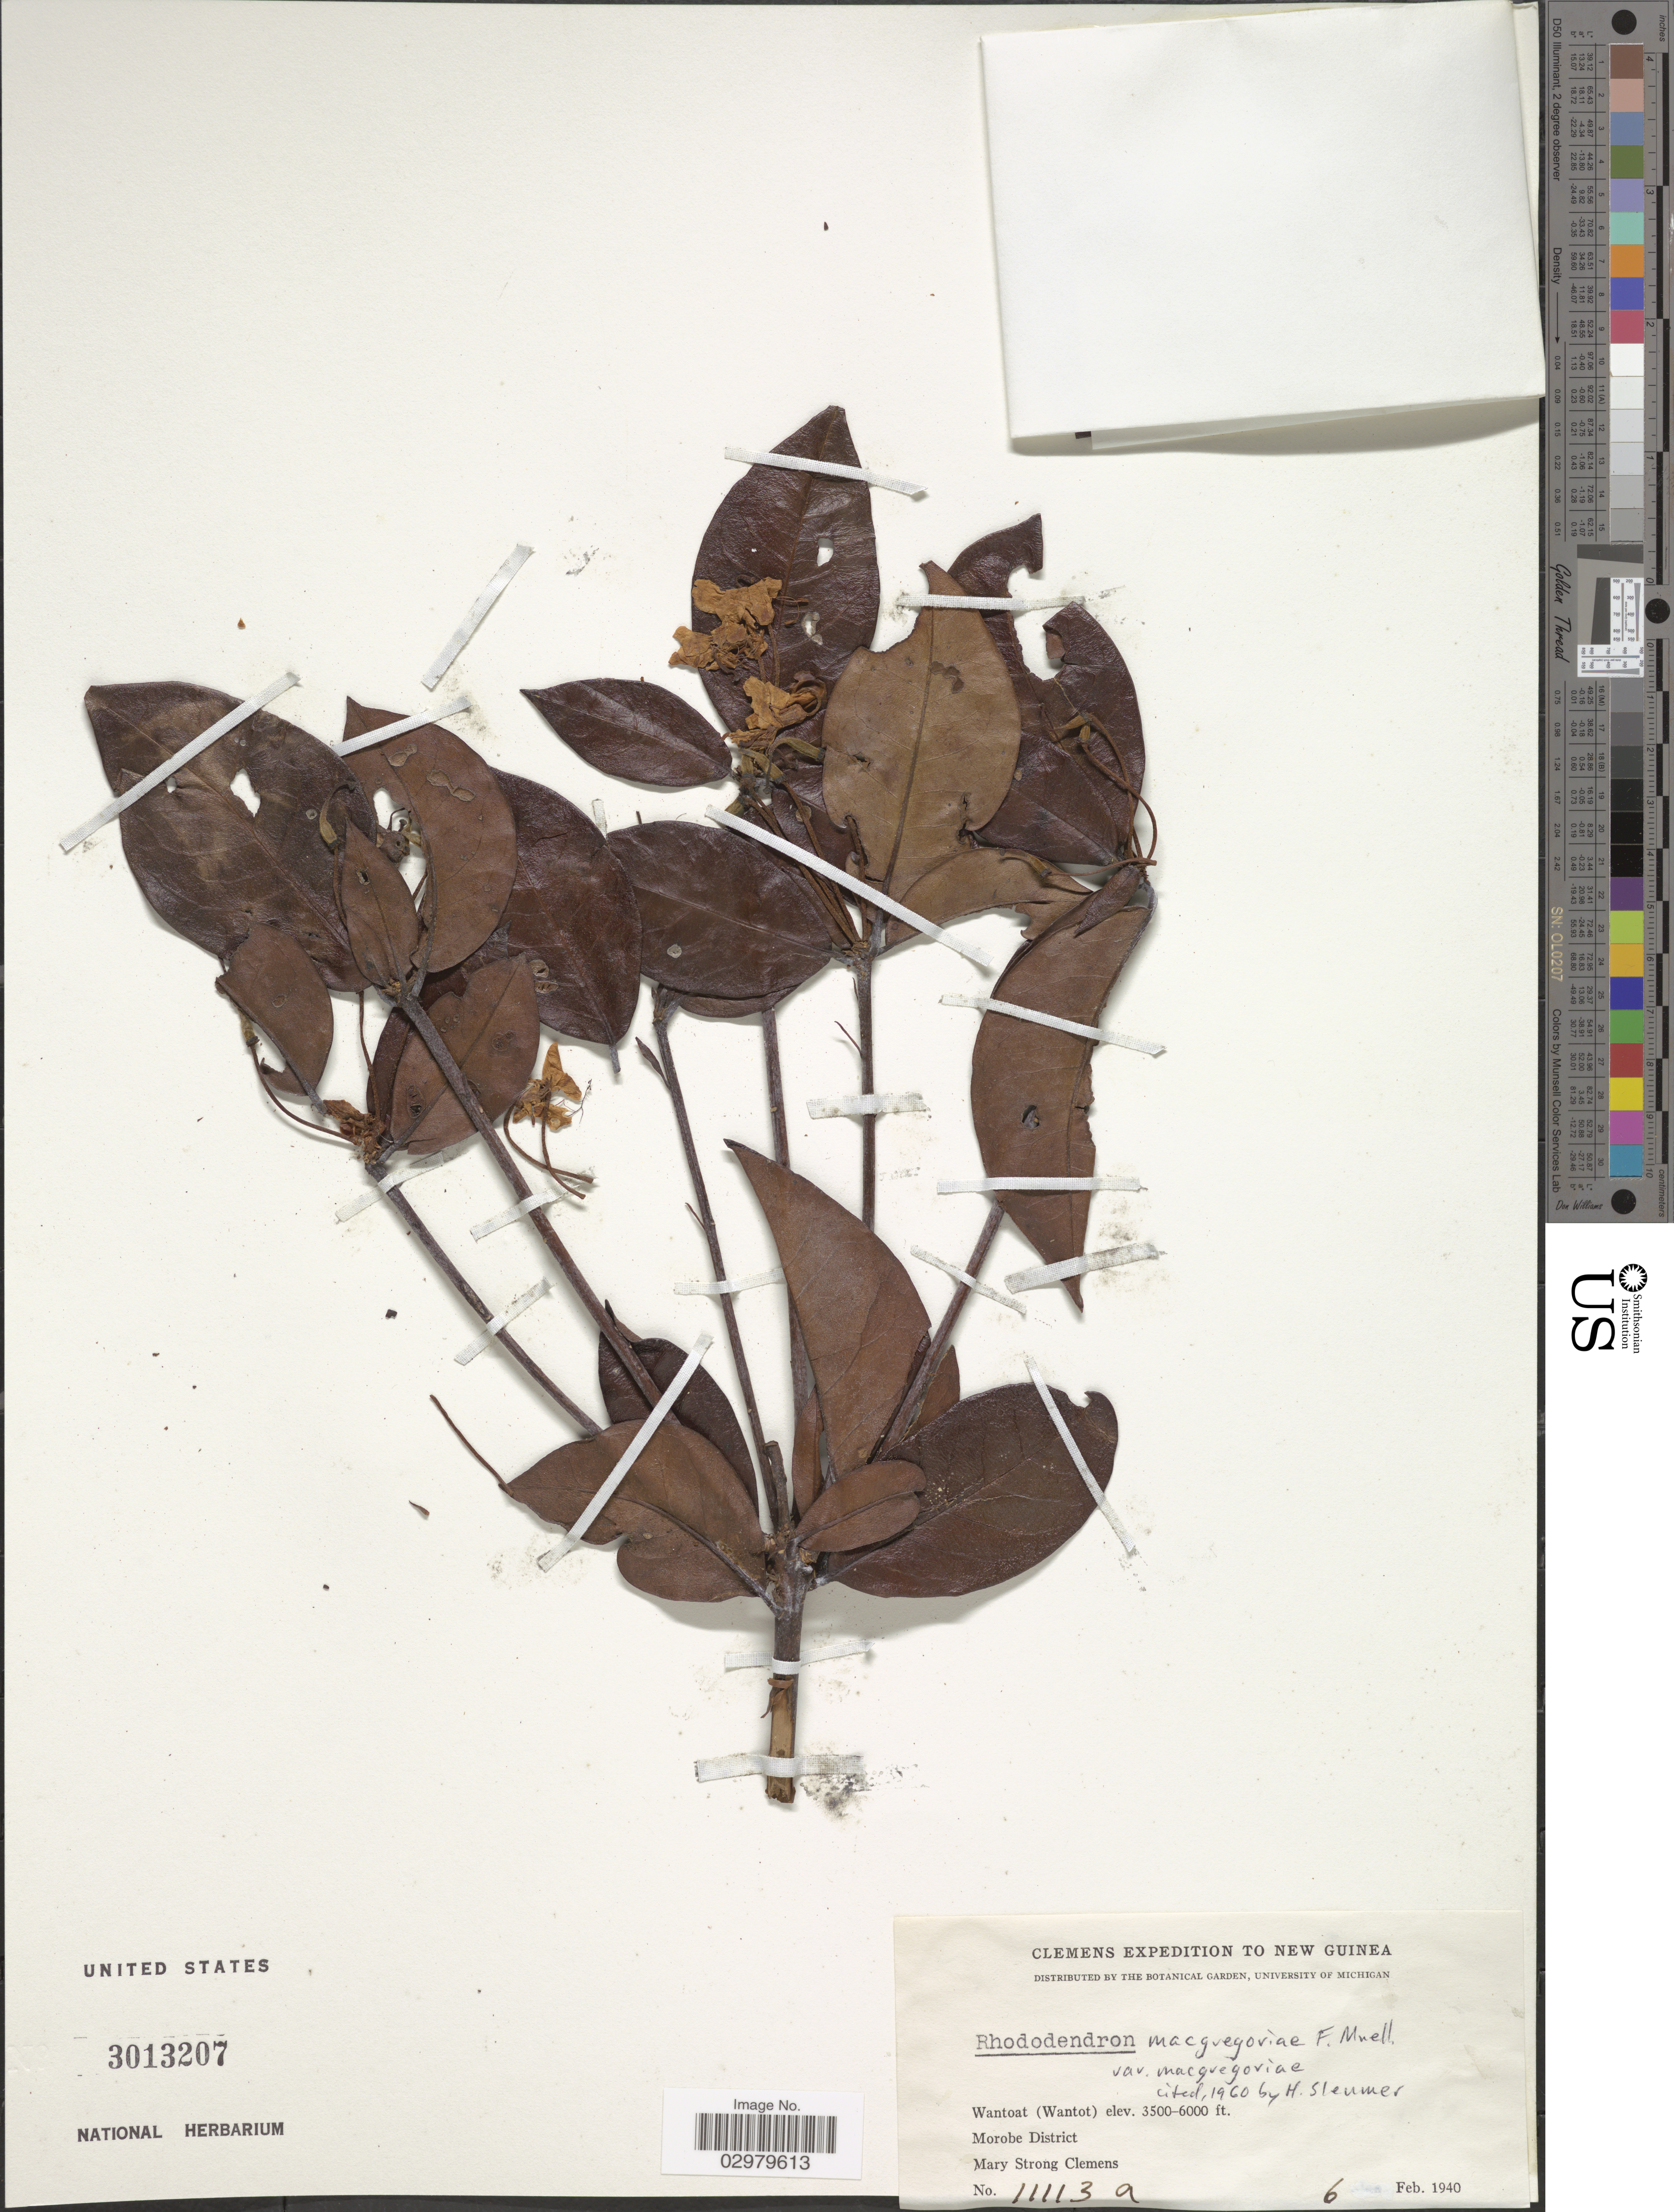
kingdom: Plantae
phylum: Tracheophyta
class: Magnoliopsida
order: Ericales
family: Ericaceae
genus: Rhododendron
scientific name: Rhododendron macgregoriae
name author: F. Muell.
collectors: M. S. Clemens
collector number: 11113a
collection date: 1940-02-06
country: Papua New Guinea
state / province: Morobe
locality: New Guinea. Wantoat (Wantot). Morobe District.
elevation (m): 1067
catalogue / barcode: US 3013207